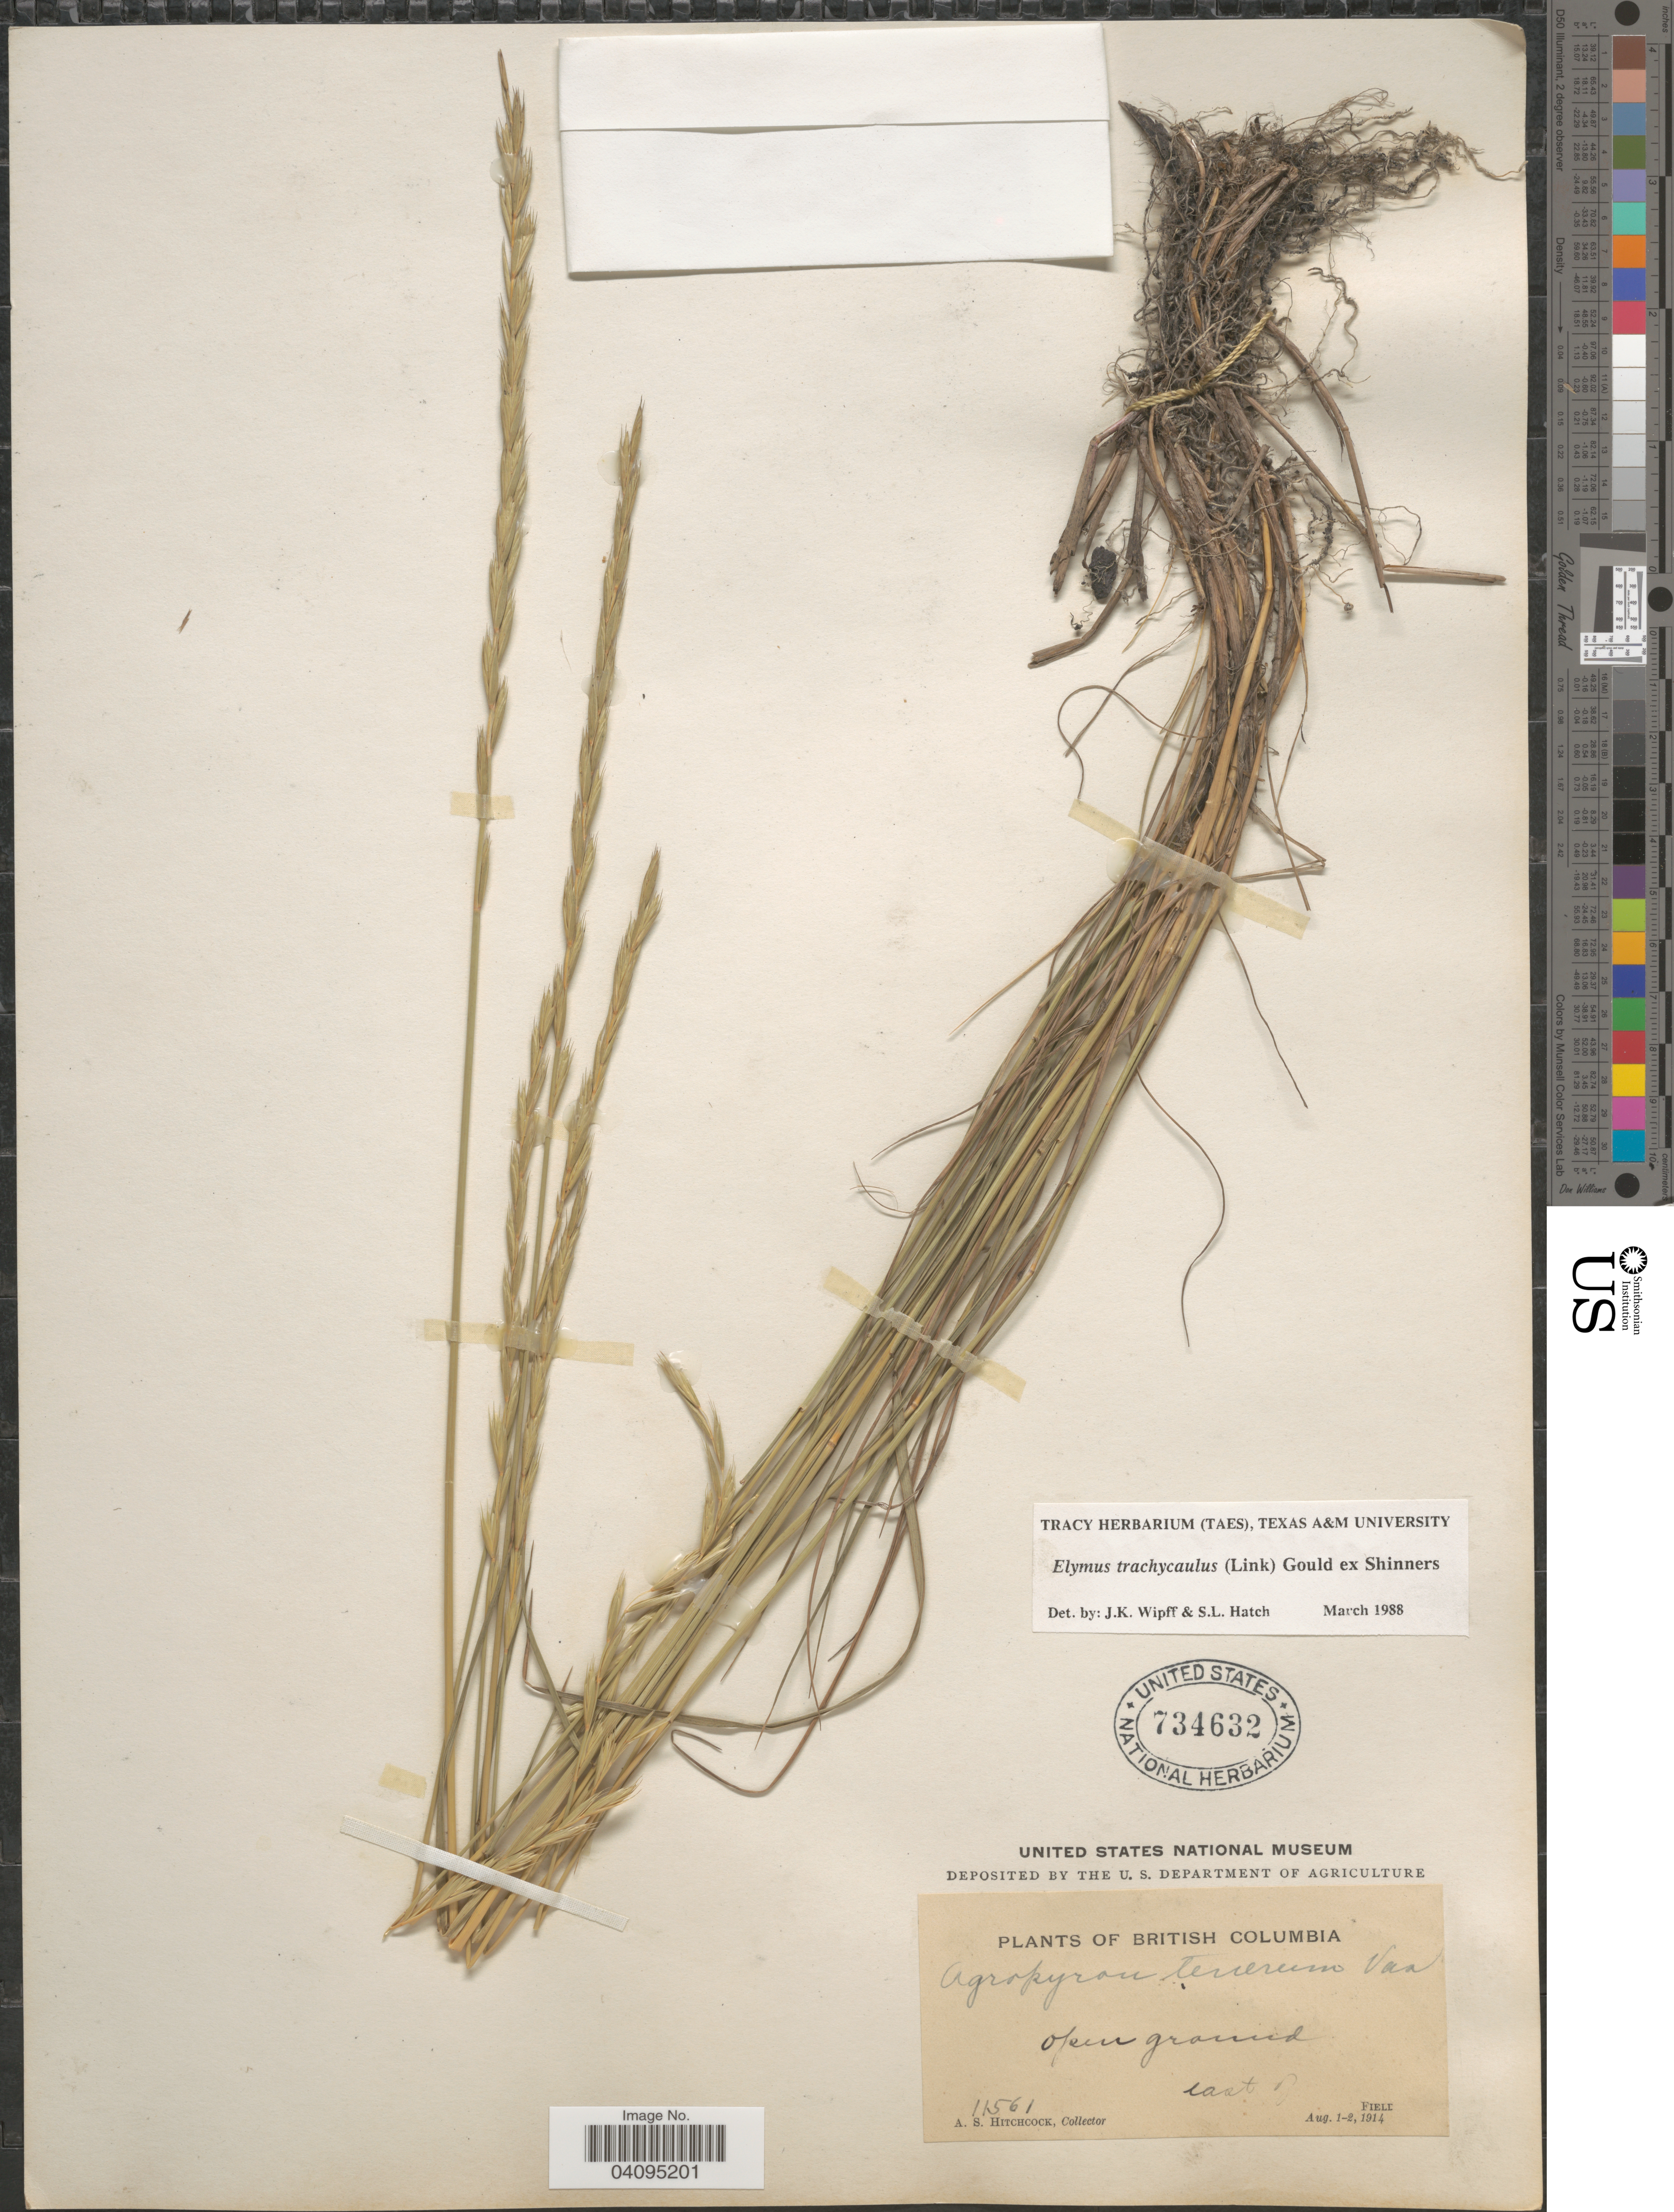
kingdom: Plantae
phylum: Tracheophyta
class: Liliopsida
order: Poales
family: Poaceae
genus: Elymus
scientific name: Elymus trachycaulus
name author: (Link) Gould ex Shinners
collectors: A. S. Hitchcock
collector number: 11561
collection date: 1914-08-01/1914-08-02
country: Canada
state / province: British Columbia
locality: East of Field.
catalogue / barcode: US 734632